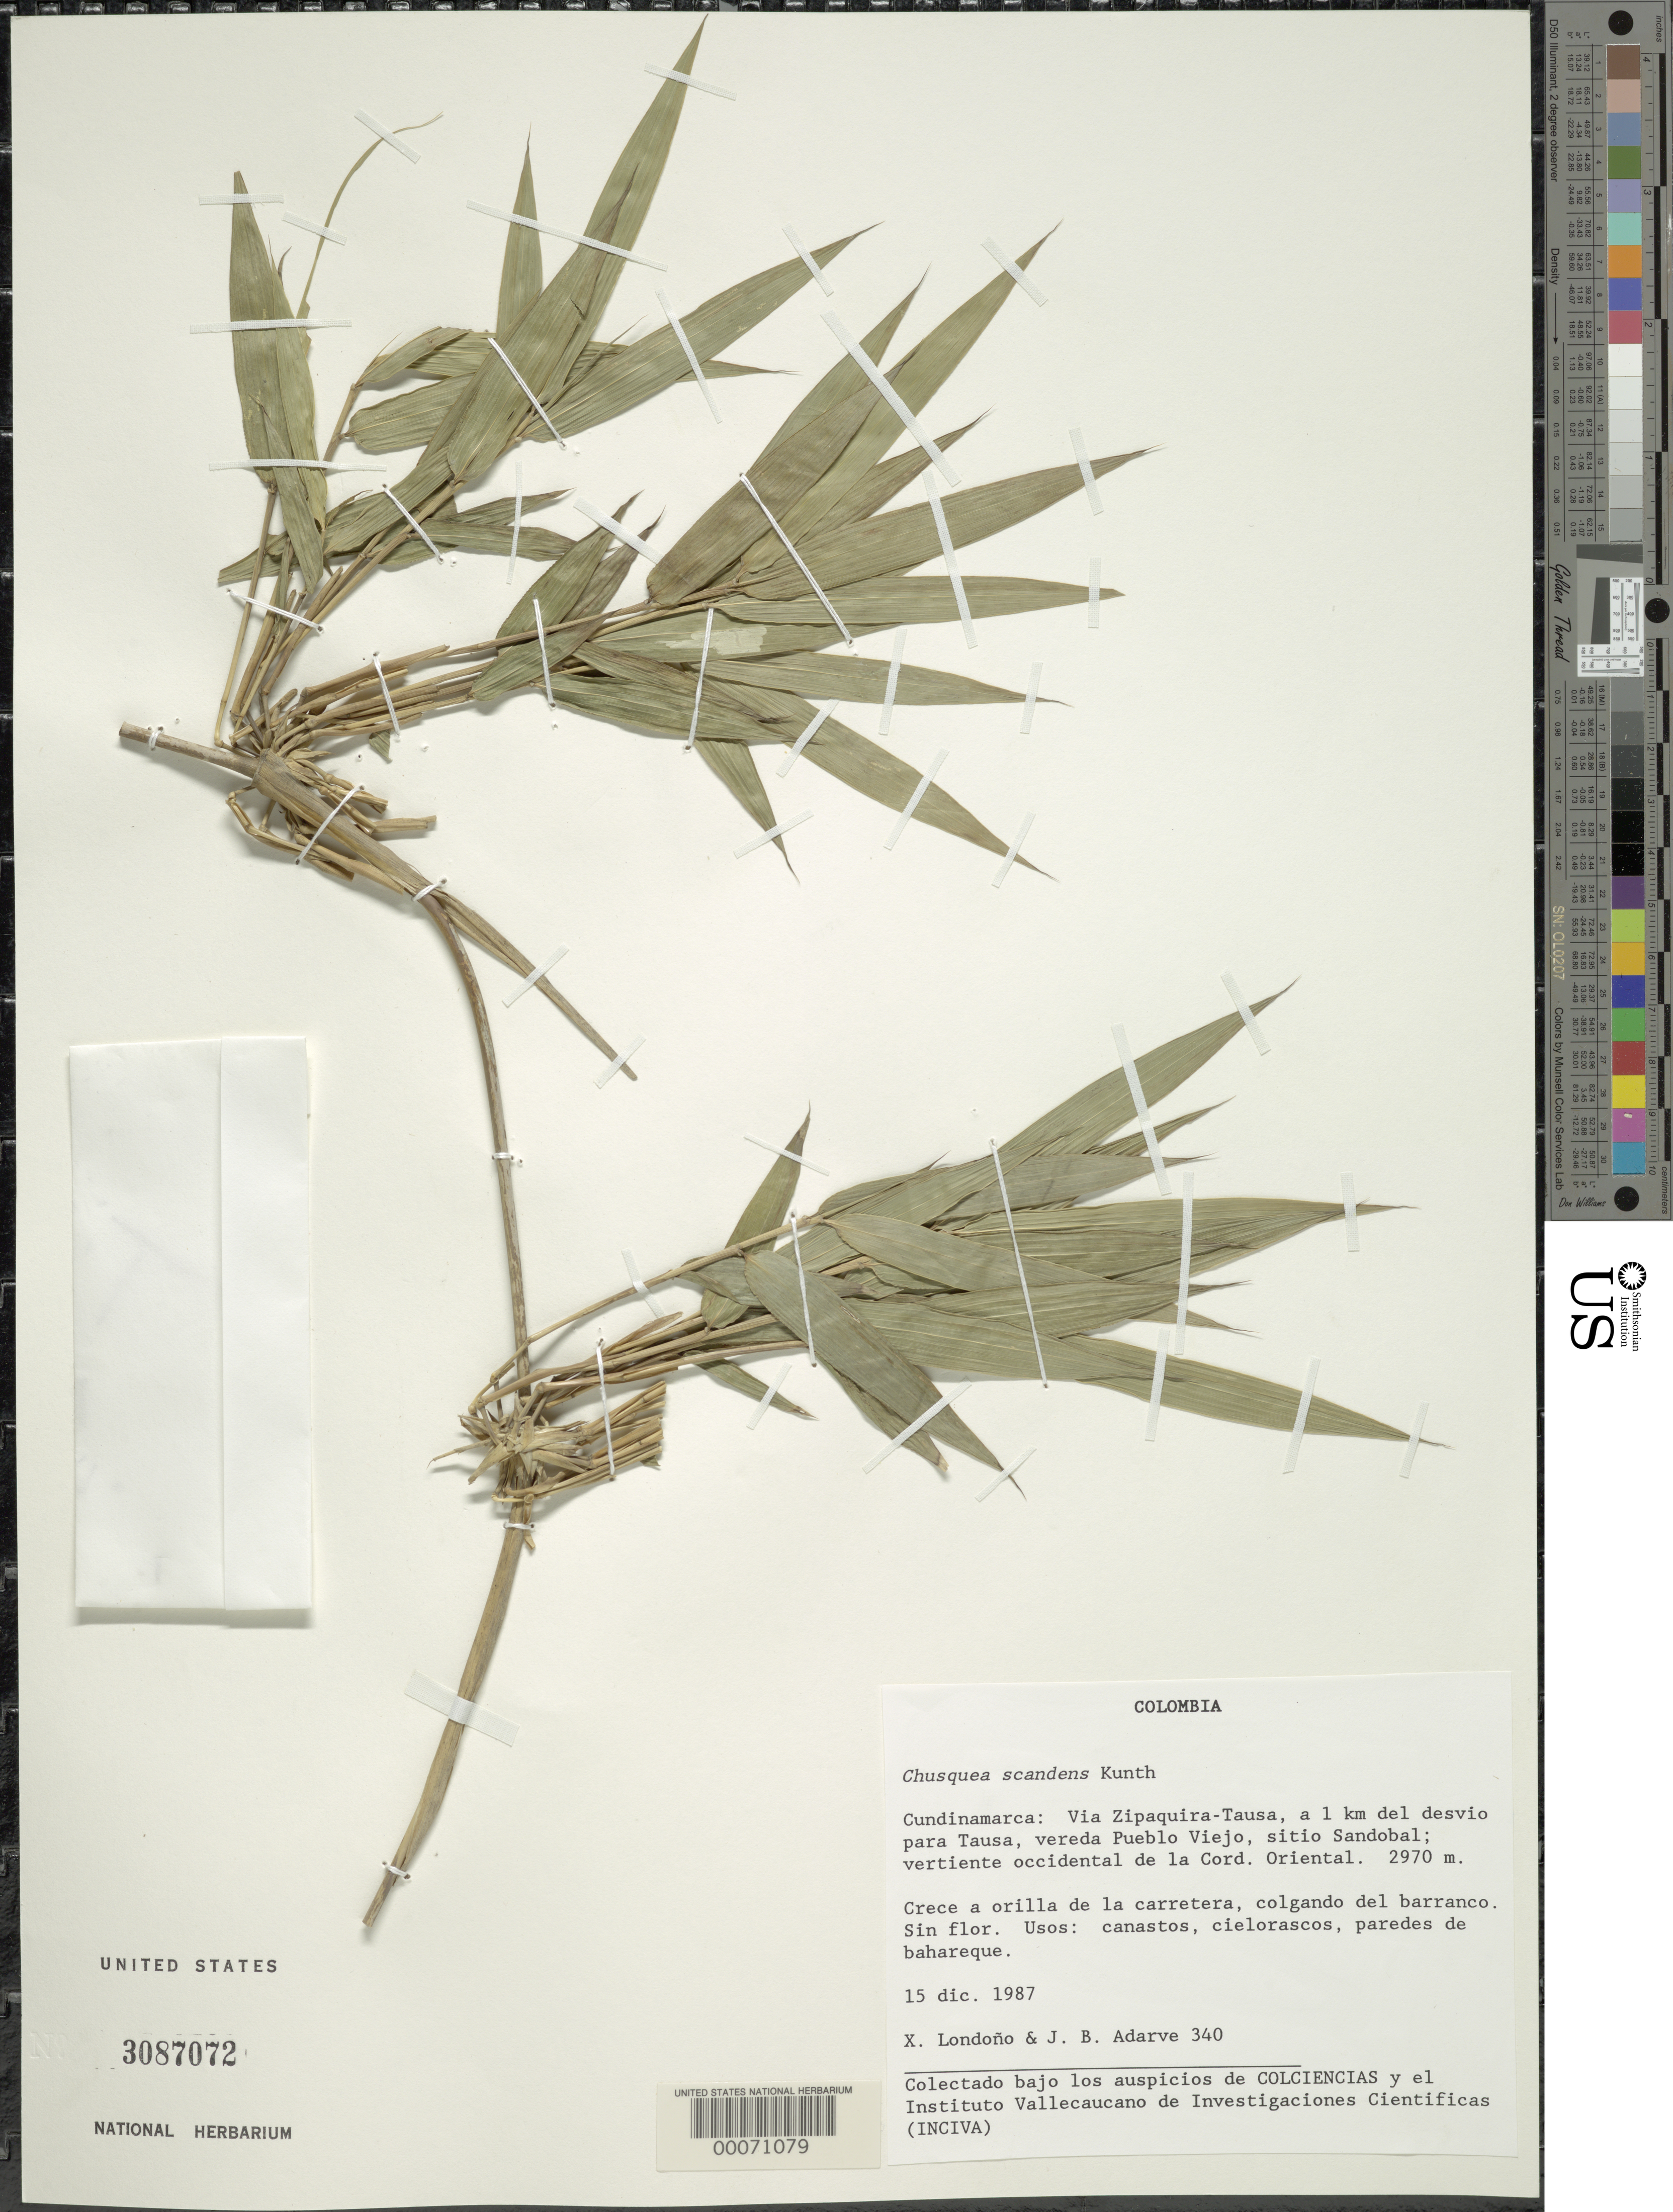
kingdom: Plantae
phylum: Tracheophyta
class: Liliopsida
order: Poales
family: Poaceae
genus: Chusquea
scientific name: Chusquea scandens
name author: Kunth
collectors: X. Londoño & J. B. Adarve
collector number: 340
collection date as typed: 15 Dec 1987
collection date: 1987-12-15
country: Colombia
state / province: Cundinamarca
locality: Zipaquira-Tausa, 1 km of Desvio to Tausa, Pueblo Viejo Trail, Sandobal location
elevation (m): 2970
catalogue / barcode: US 3087072